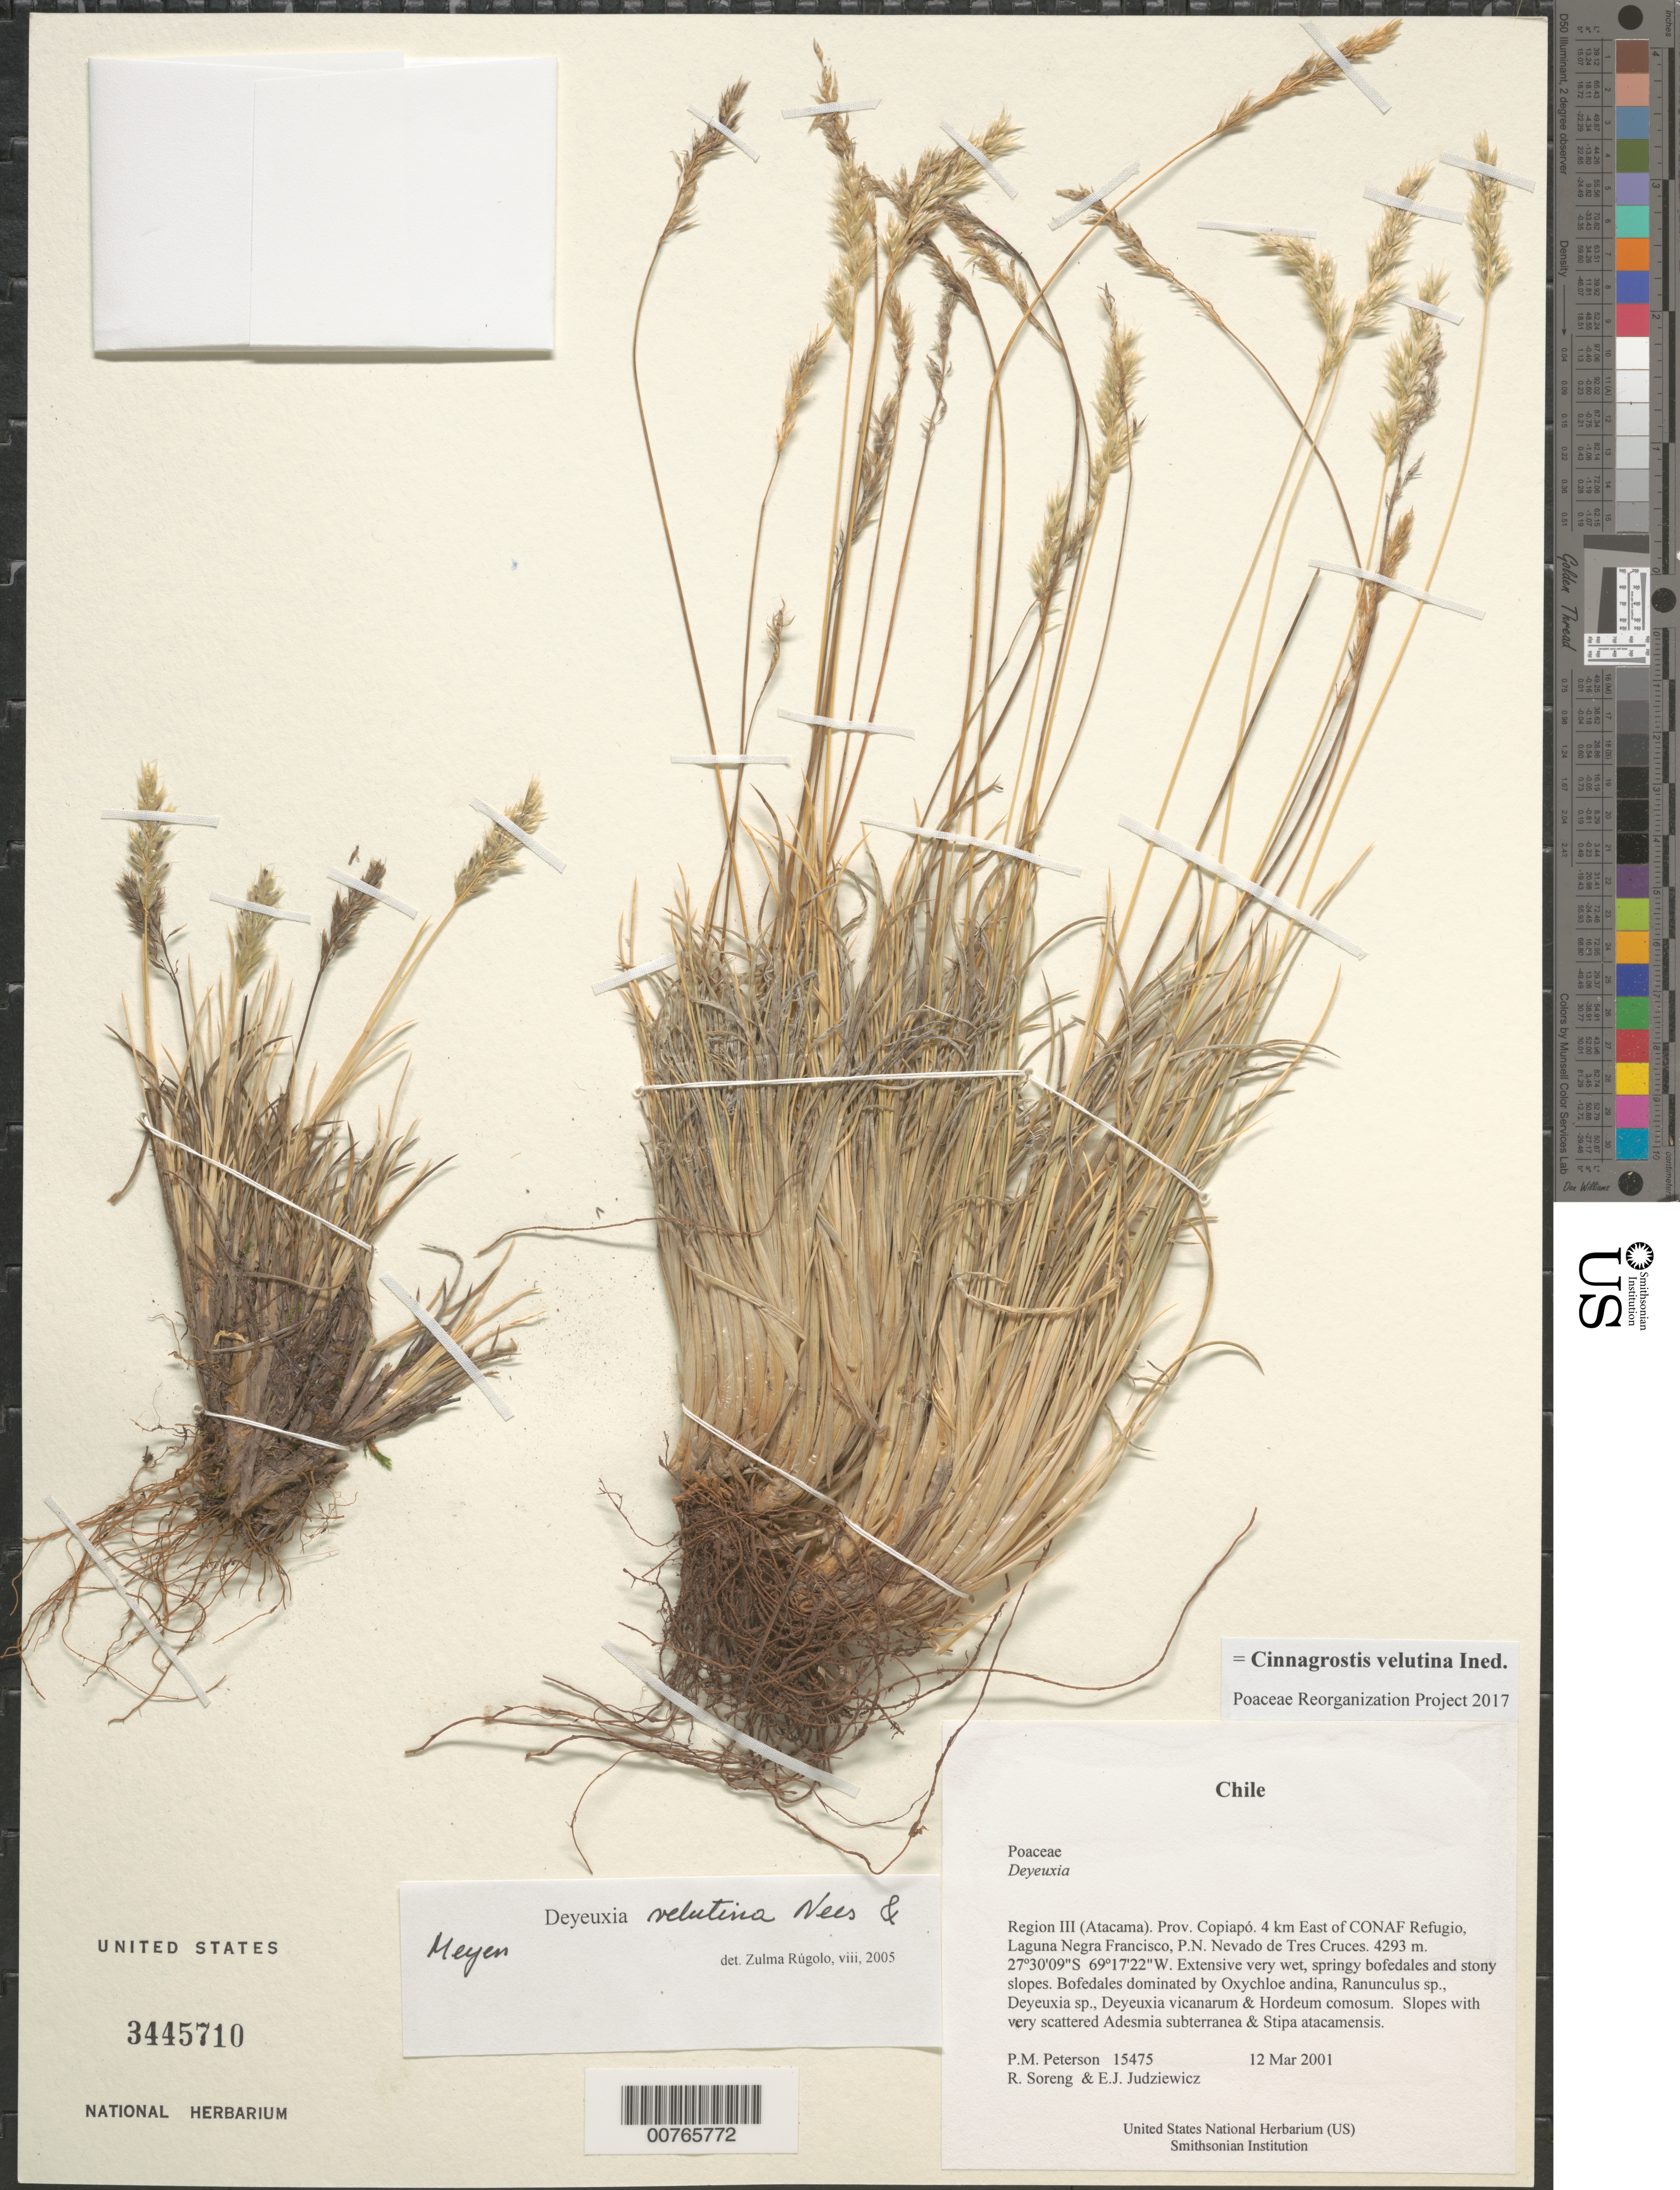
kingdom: Plantae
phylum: Tracheophyta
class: Liliopsida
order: Poales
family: Poaceae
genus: Cinnagrostis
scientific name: Cinnagrostis velutina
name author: (Nees & Meyen) P.M. Peterson et al.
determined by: Poaceae Reorganization Project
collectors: P. M. Peterson, R. J. Soreng & E. J. Judziewicz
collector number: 15475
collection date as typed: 12 Mar 2001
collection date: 2001-03-12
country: Chile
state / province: Atacama (III)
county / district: Copiapó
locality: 4 km East of CONAF Refugio, Laguna Negra Francisco, P.N. Nevado de Tres Cruces.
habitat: Extensive very wet, springy bofedales and stony slopes.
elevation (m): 4293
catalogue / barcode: US 3445710